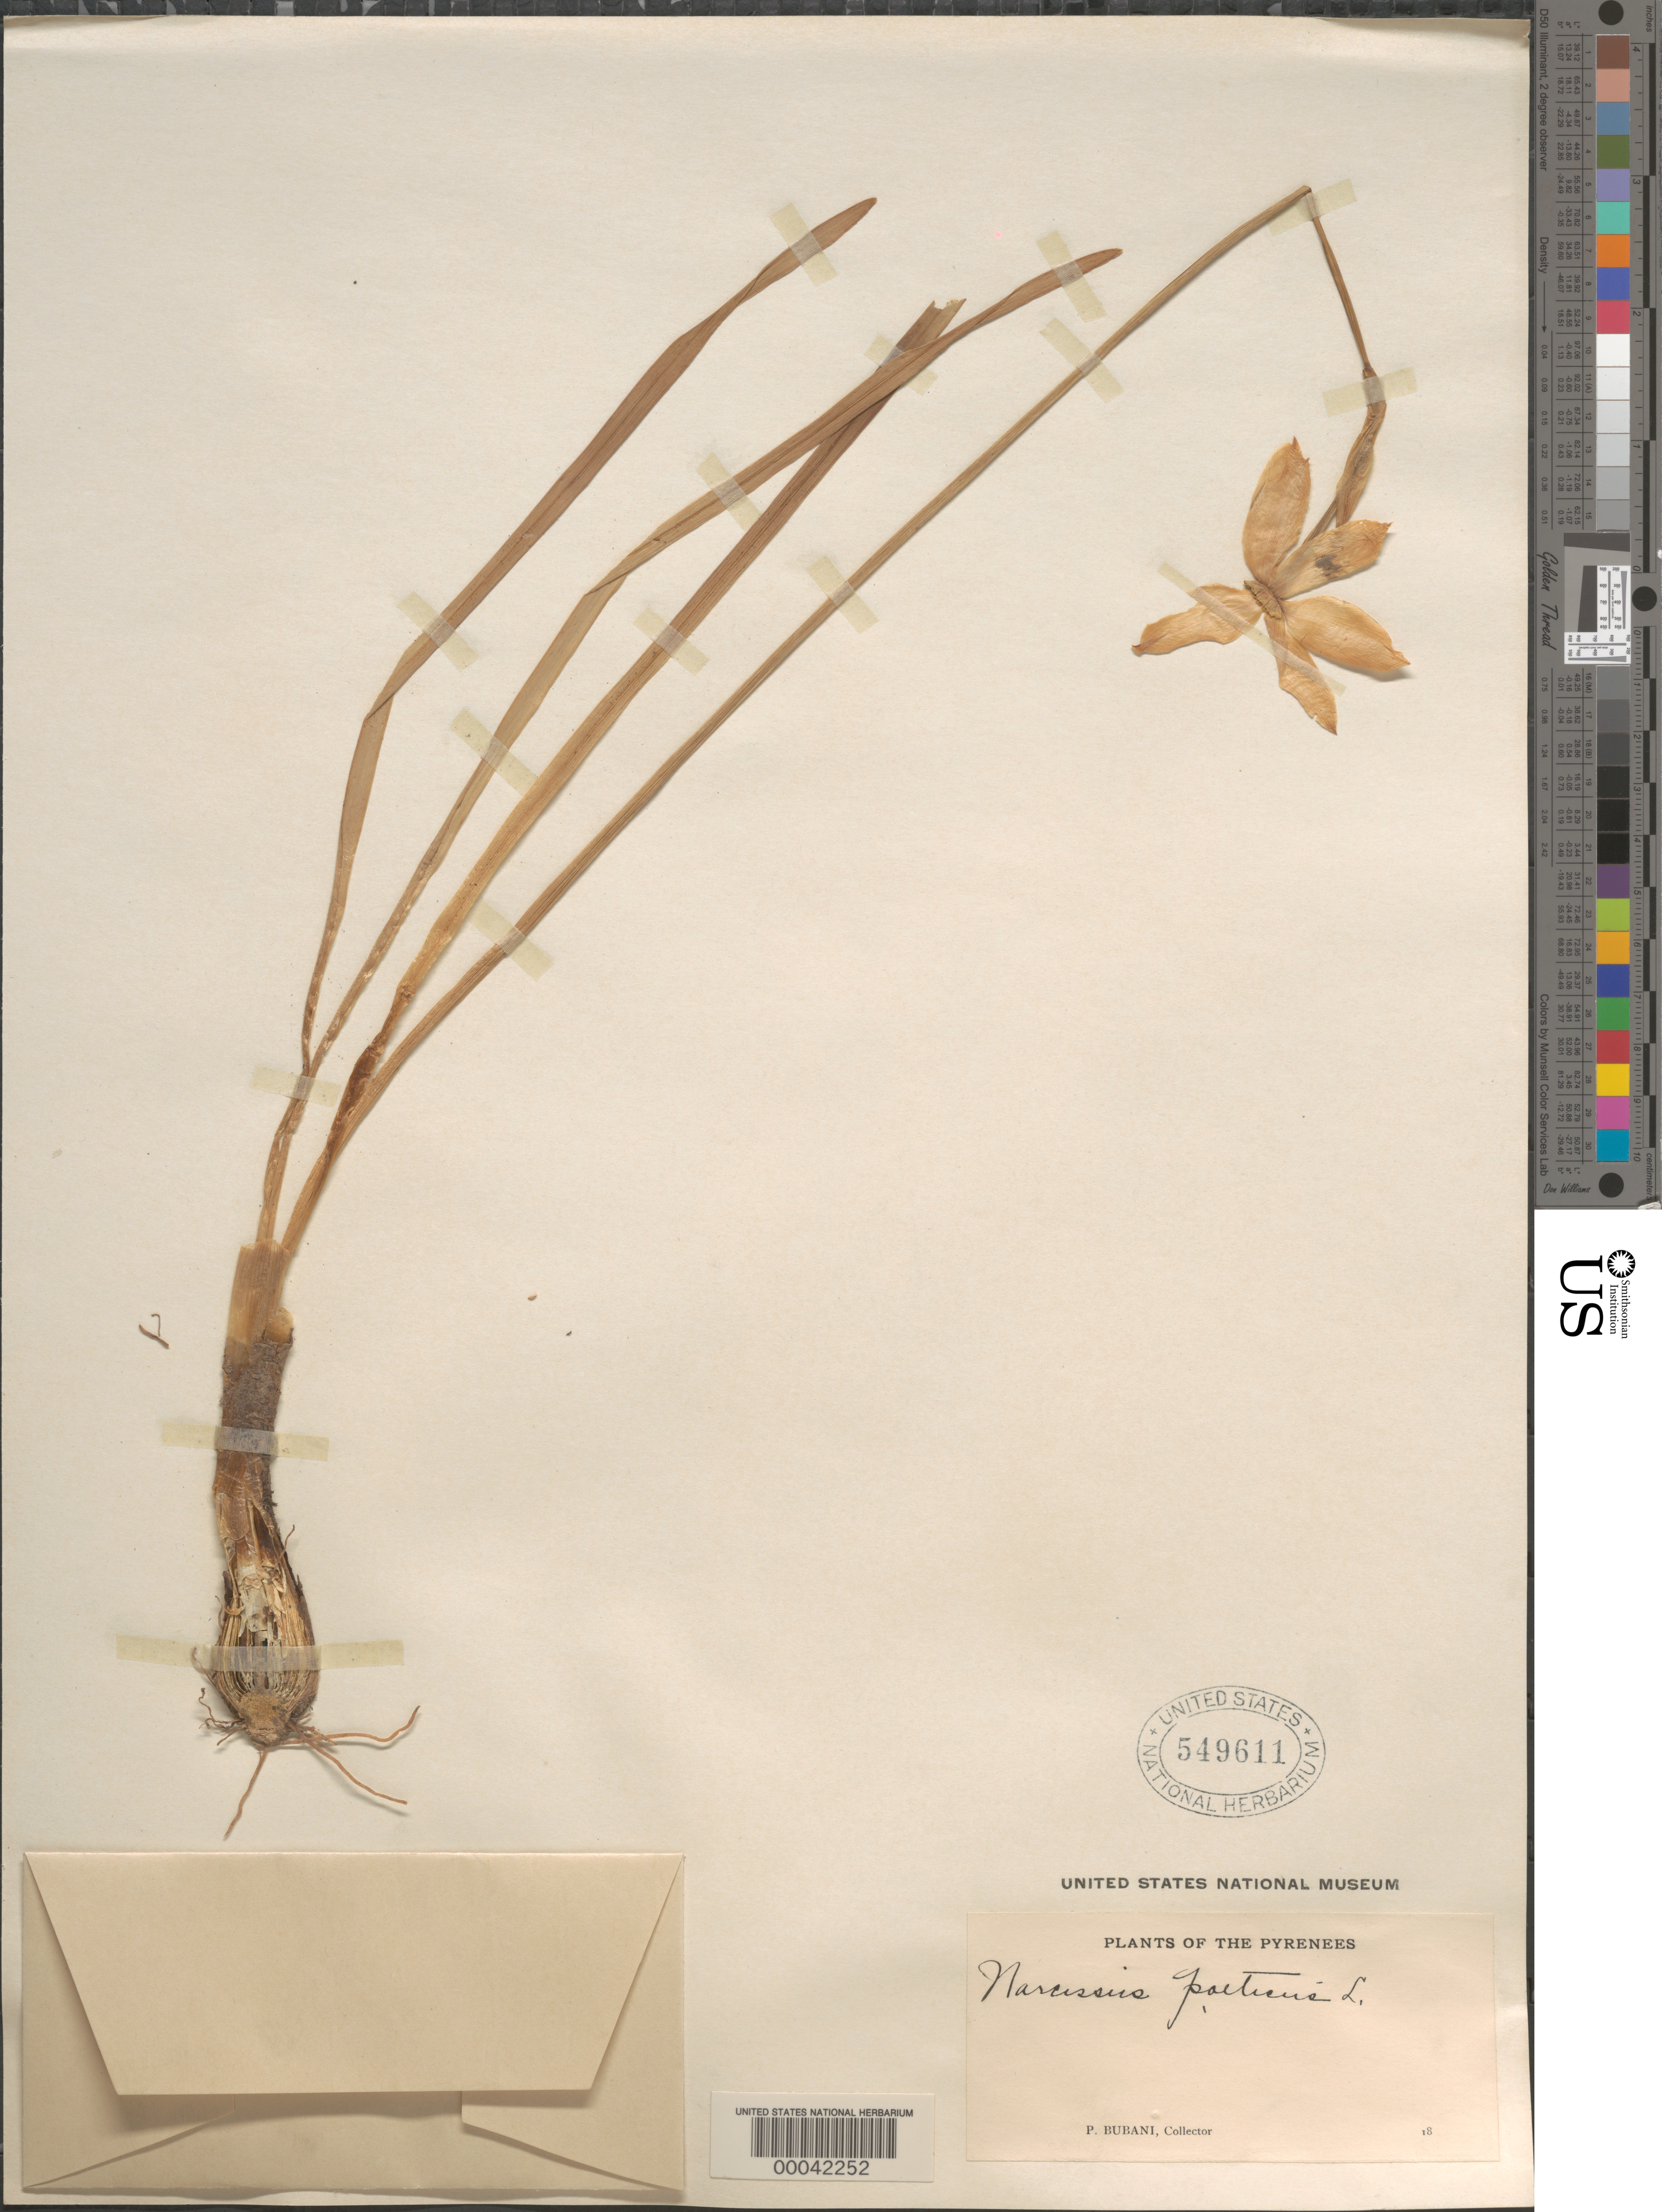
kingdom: Plantae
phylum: Tracheophyta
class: Liliopsida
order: Asparagales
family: Amaryllidaceae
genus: Narcissus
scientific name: Narcissus poeticus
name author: L.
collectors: P. Bubani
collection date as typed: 18--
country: France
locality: Pyrenees (Pyr. Sept.)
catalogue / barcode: US 549611